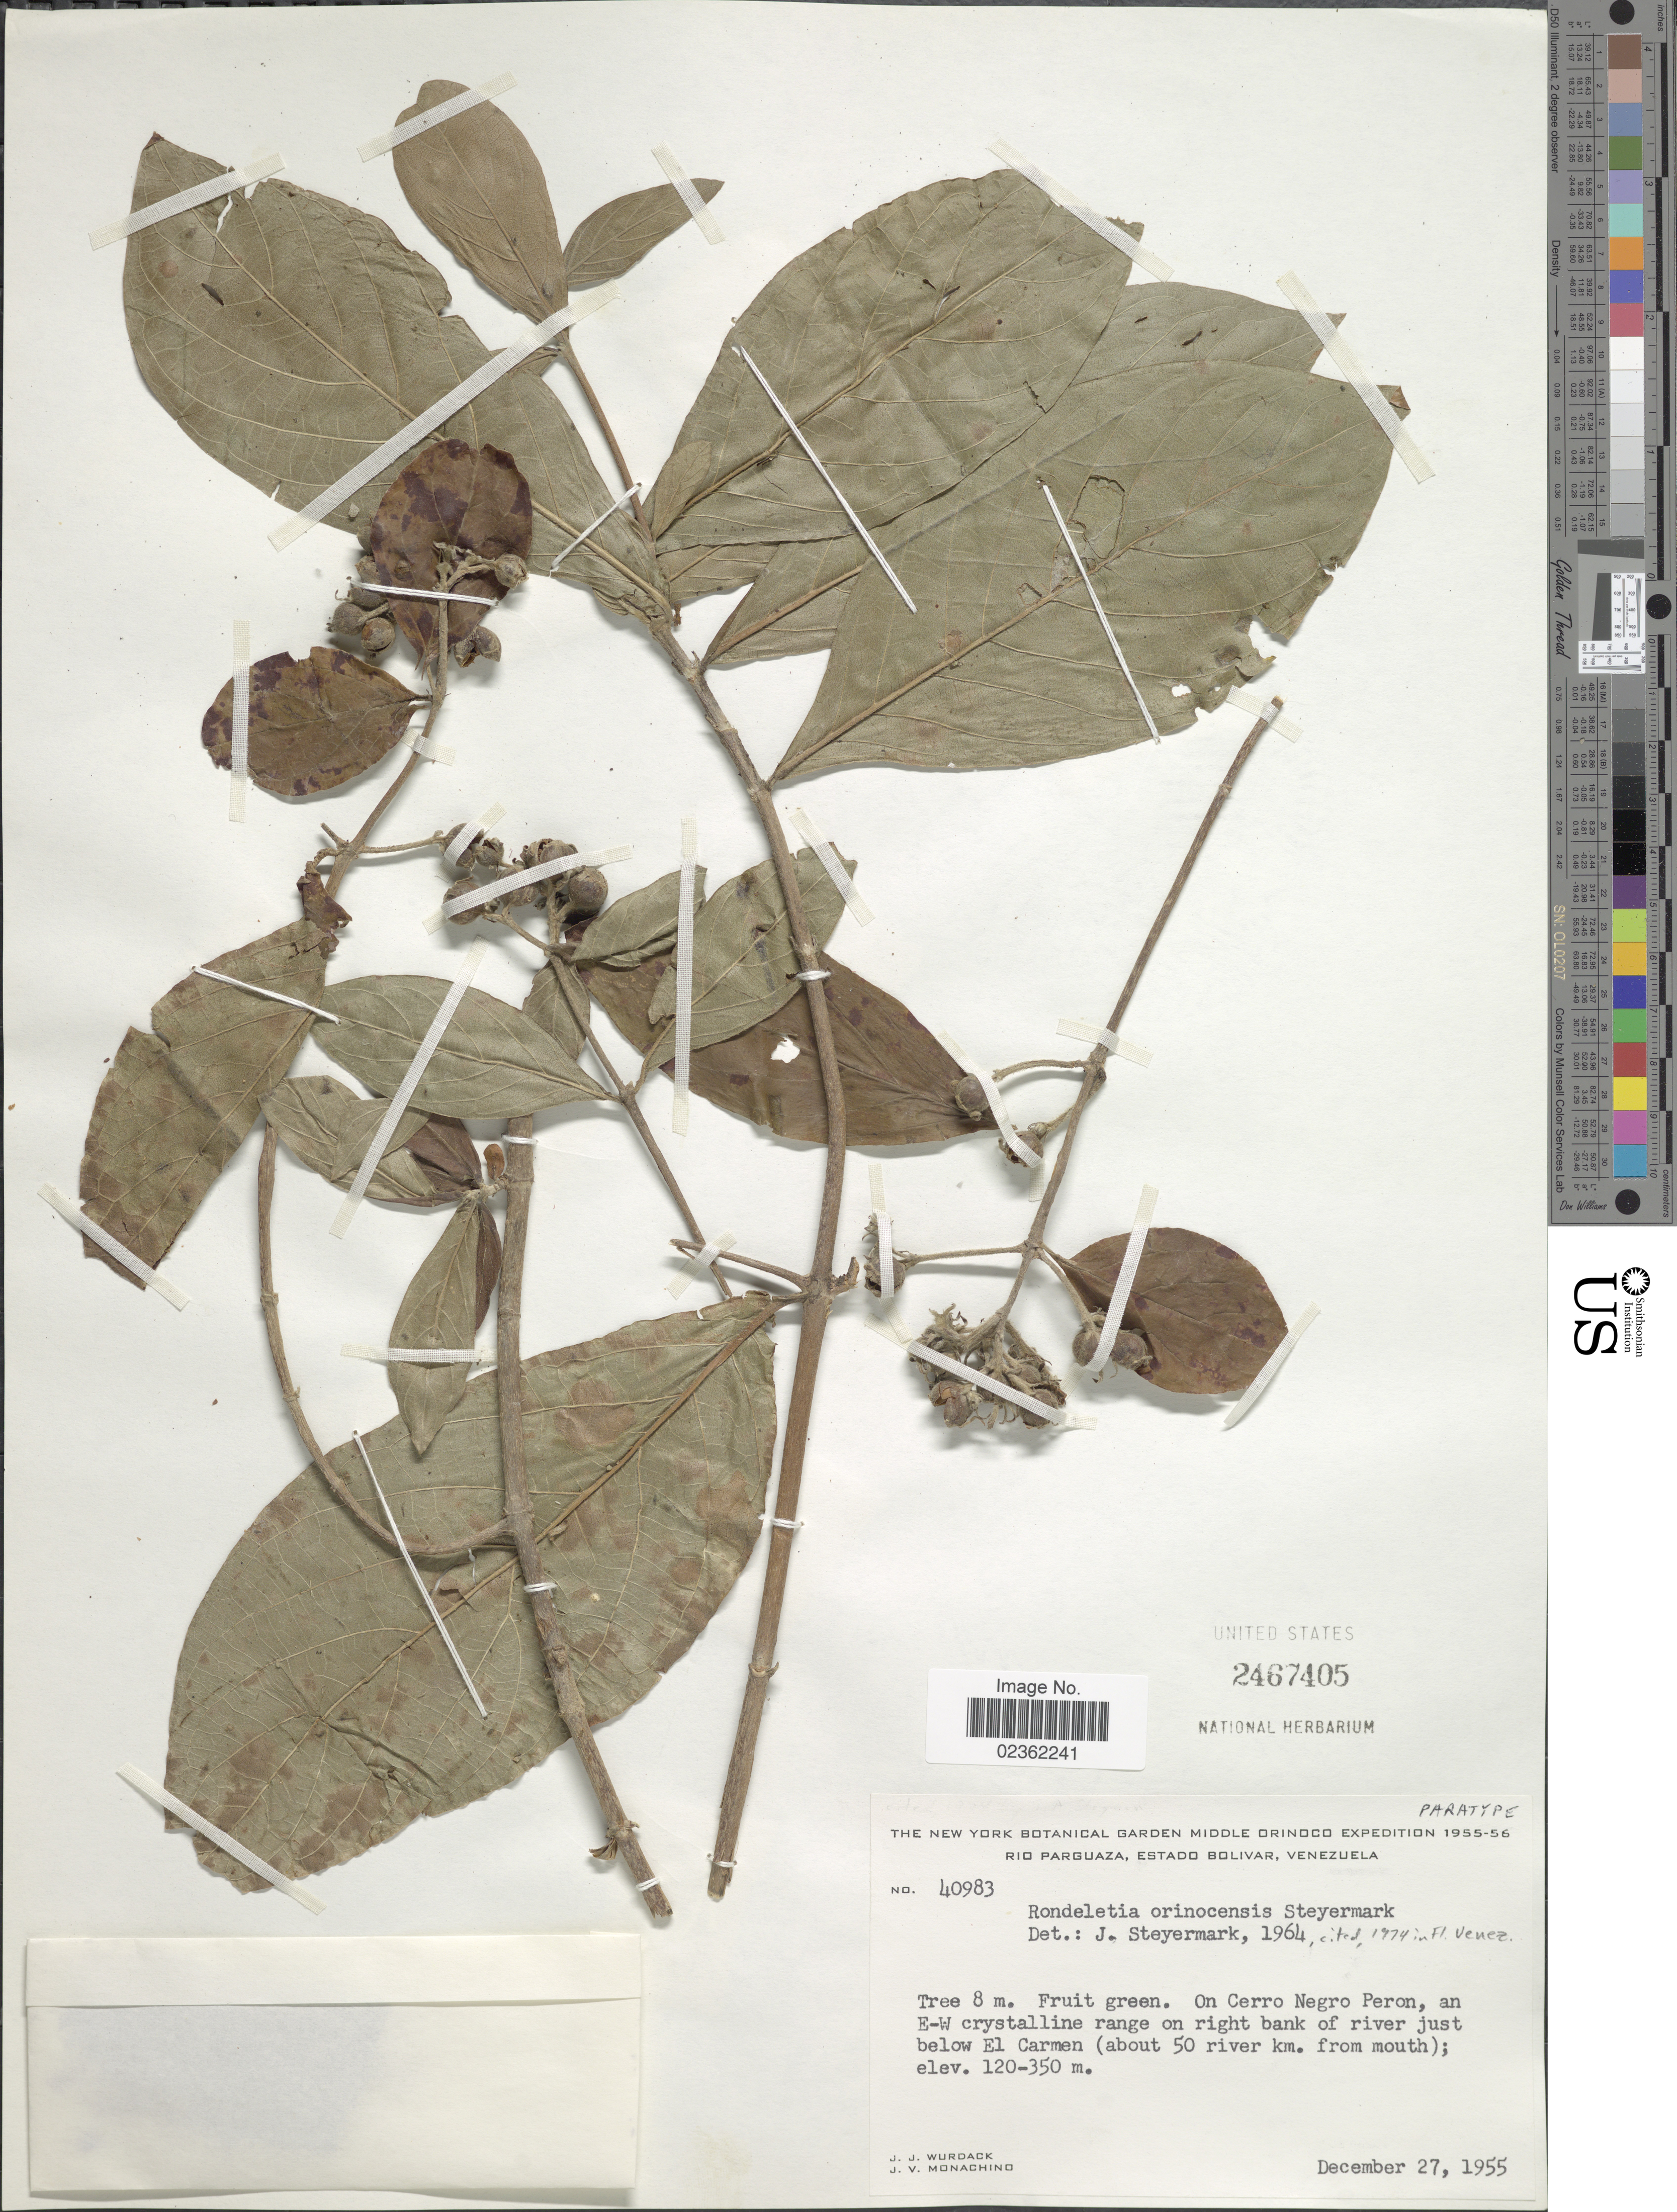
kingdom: Plantae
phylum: Tracheophyta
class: Magnoliopsida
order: Gentianales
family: Rubiaceae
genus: Rondeletia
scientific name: Rondeletia orinocensis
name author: Steyerm.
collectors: J. J. Wurdack & J. V. Monachino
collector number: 40983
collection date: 1955-12-27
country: Venezuela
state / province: Bolivar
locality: Rio Parguaza, On Cerro Negro Peron, an E-W crystalline range on right bank of river just below El Carmen (about 50 river km. from mouth).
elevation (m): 120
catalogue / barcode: US 2467405